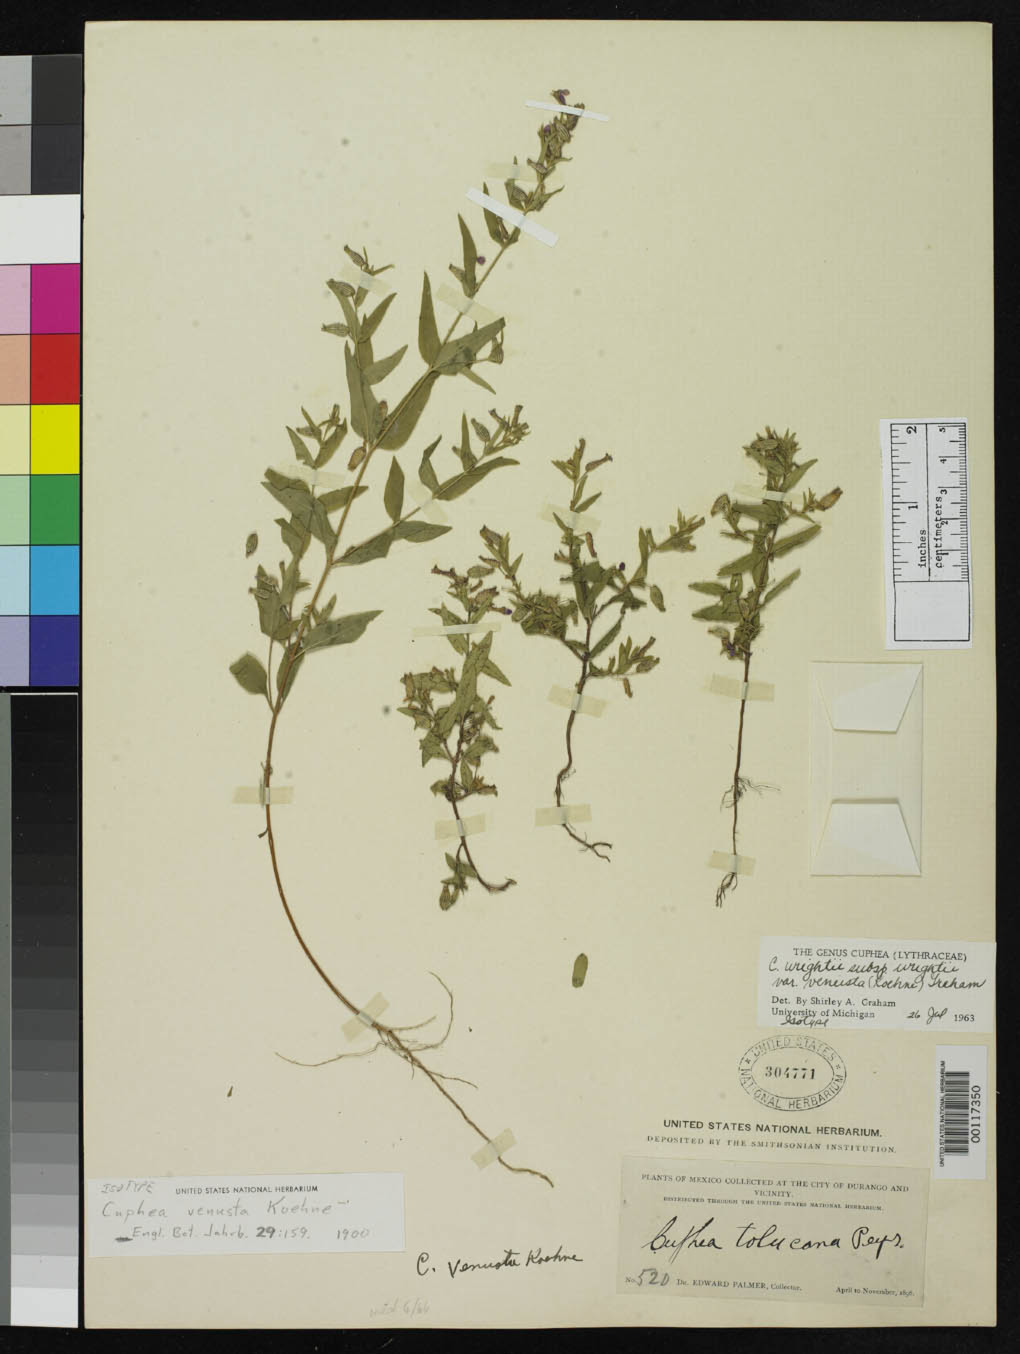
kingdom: Plantae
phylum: Tracheophyta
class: Magnoliopsida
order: Myrtales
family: Lythraceae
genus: Cuphea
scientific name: Cuphea venusta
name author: Koehne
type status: Isolectotype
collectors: E. Palmer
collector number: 520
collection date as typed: Apr 1896 to -- Nov 1896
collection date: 1896-04/1896-11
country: Mexico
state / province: Durango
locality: Durango vicinity.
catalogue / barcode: US 304771